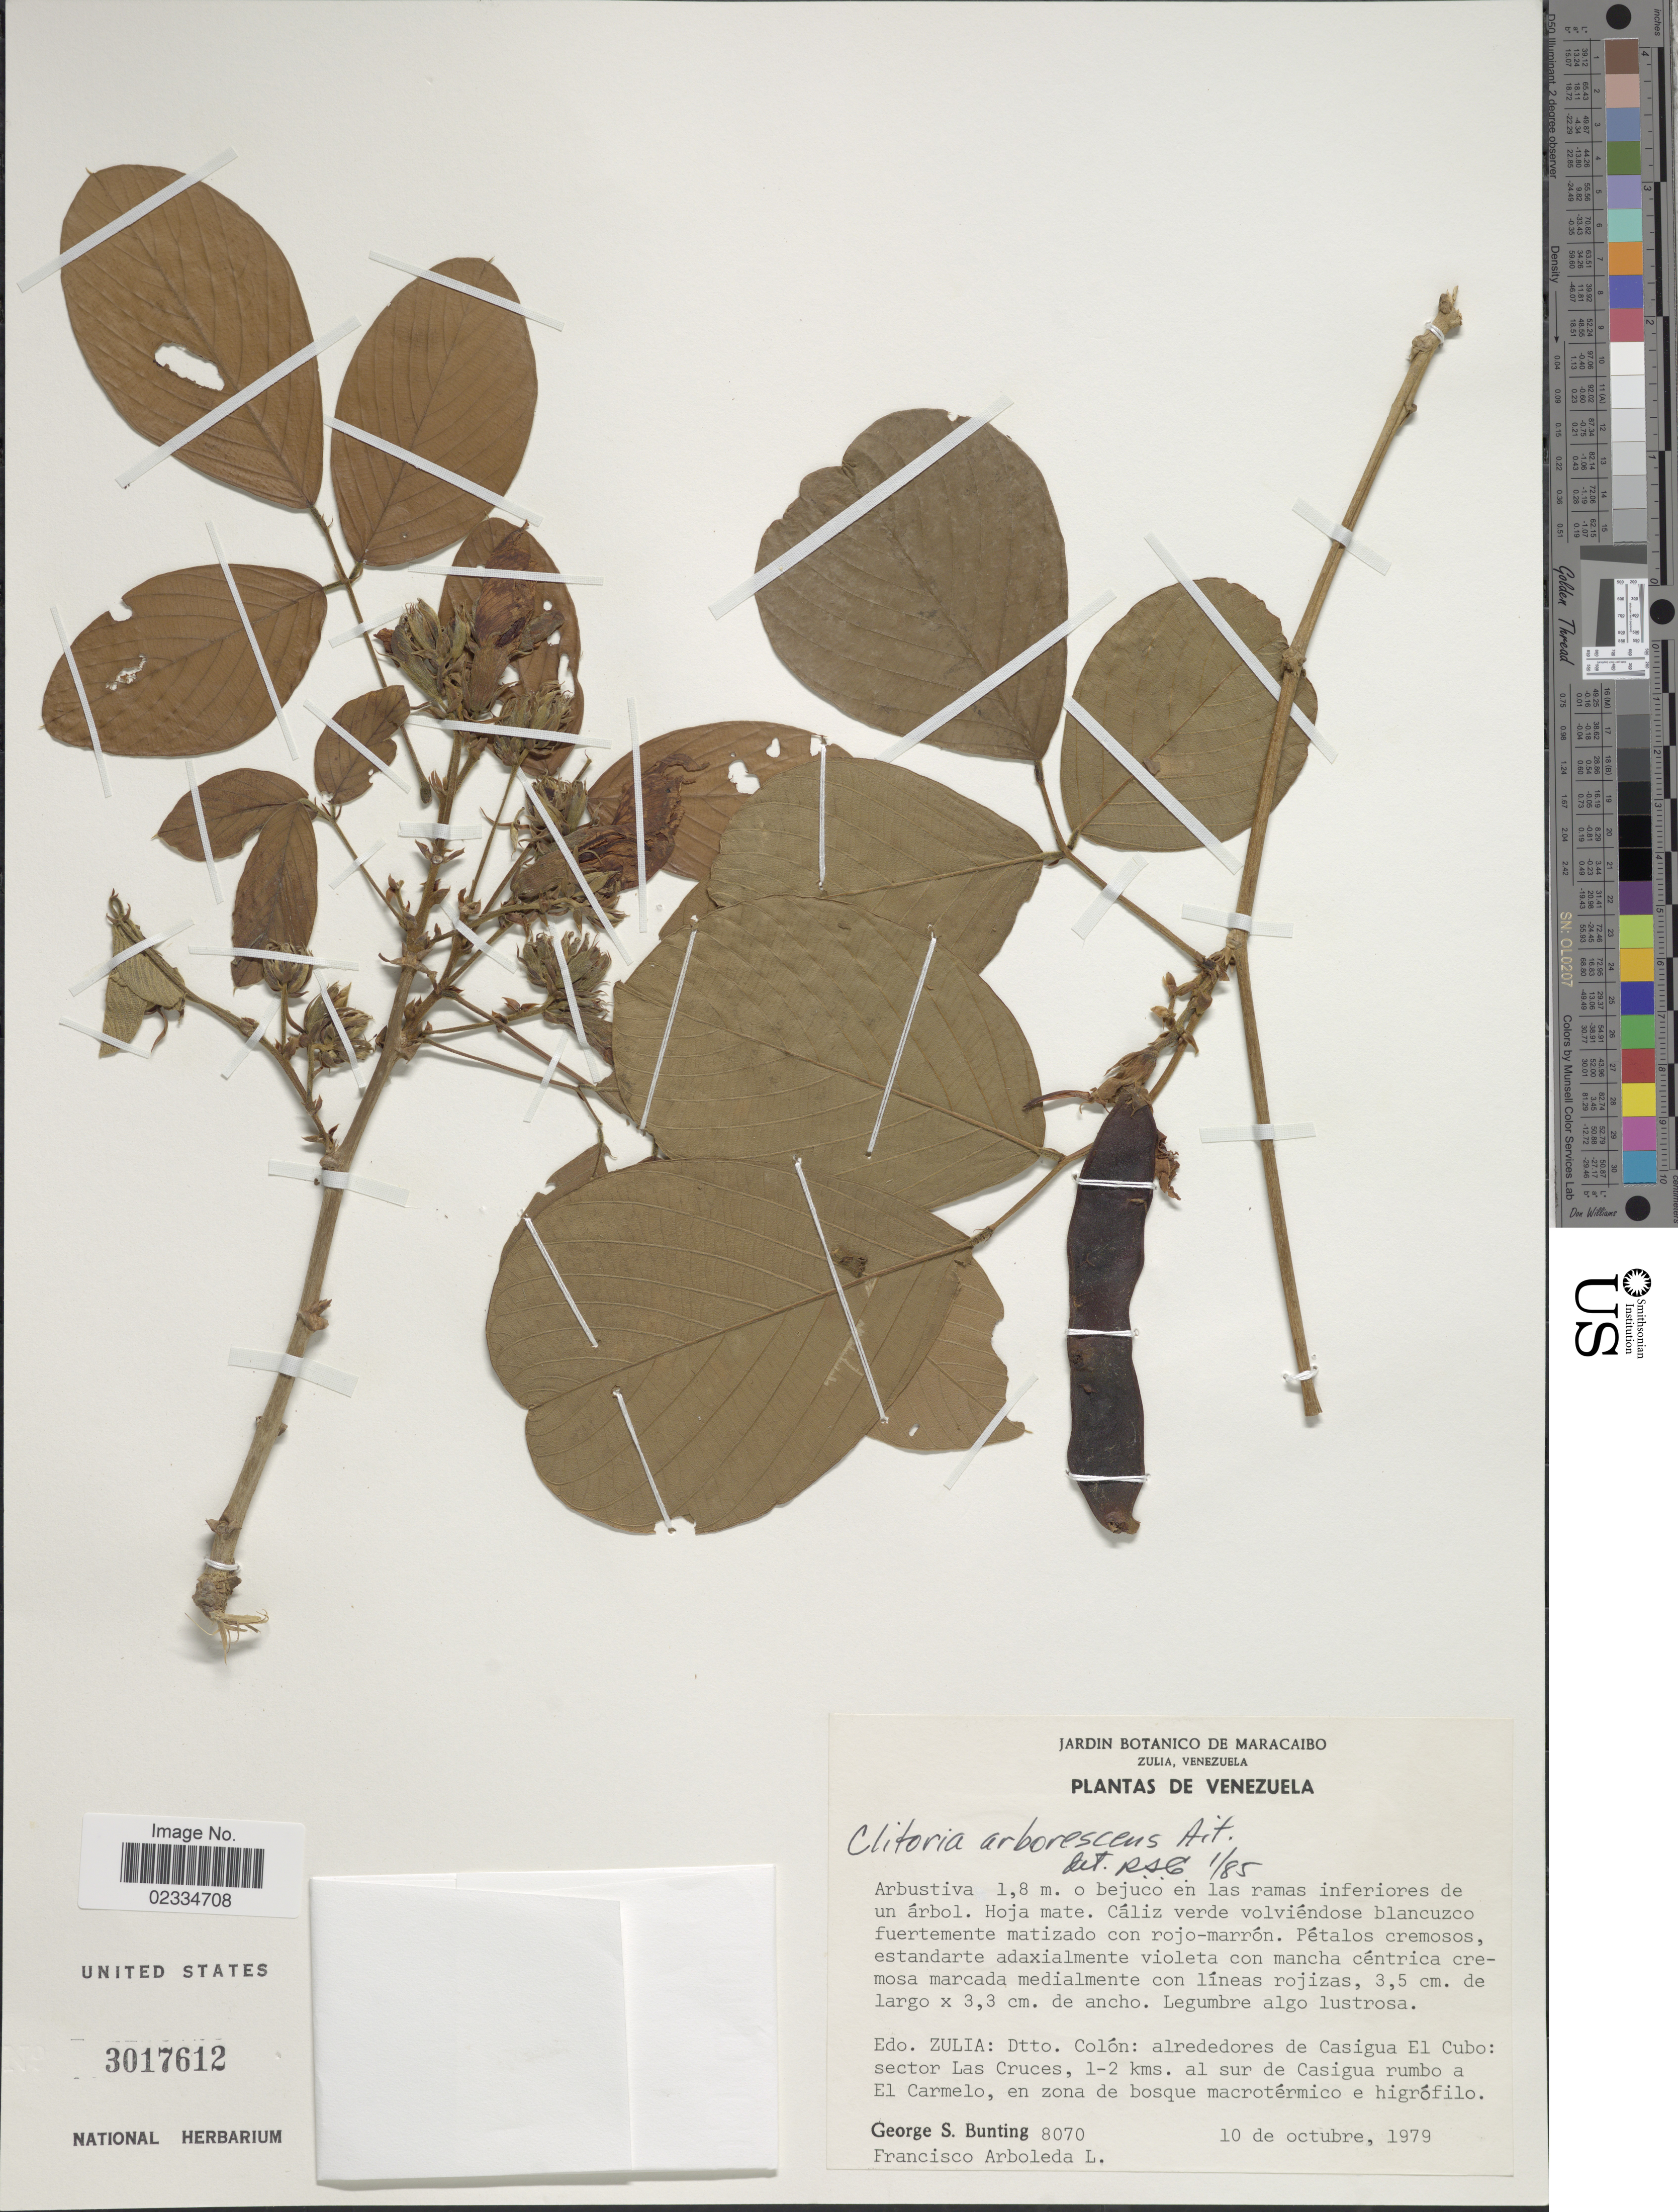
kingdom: Plantae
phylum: Tracheophyta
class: Magnoliopsida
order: Fabales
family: Fabaceae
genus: Clitoria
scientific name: Clitoria arborescens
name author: R. Br.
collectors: G. S. Bunting & F. Arboleda L.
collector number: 8070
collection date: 1979-10-10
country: Venezuela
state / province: Zulia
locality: Dtto. Colon, alrededores de Casigua El Cubo, sector Las Cruces, 1-2 kms al sur de Casigua rumbo a El Carmelo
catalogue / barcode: US 3017612